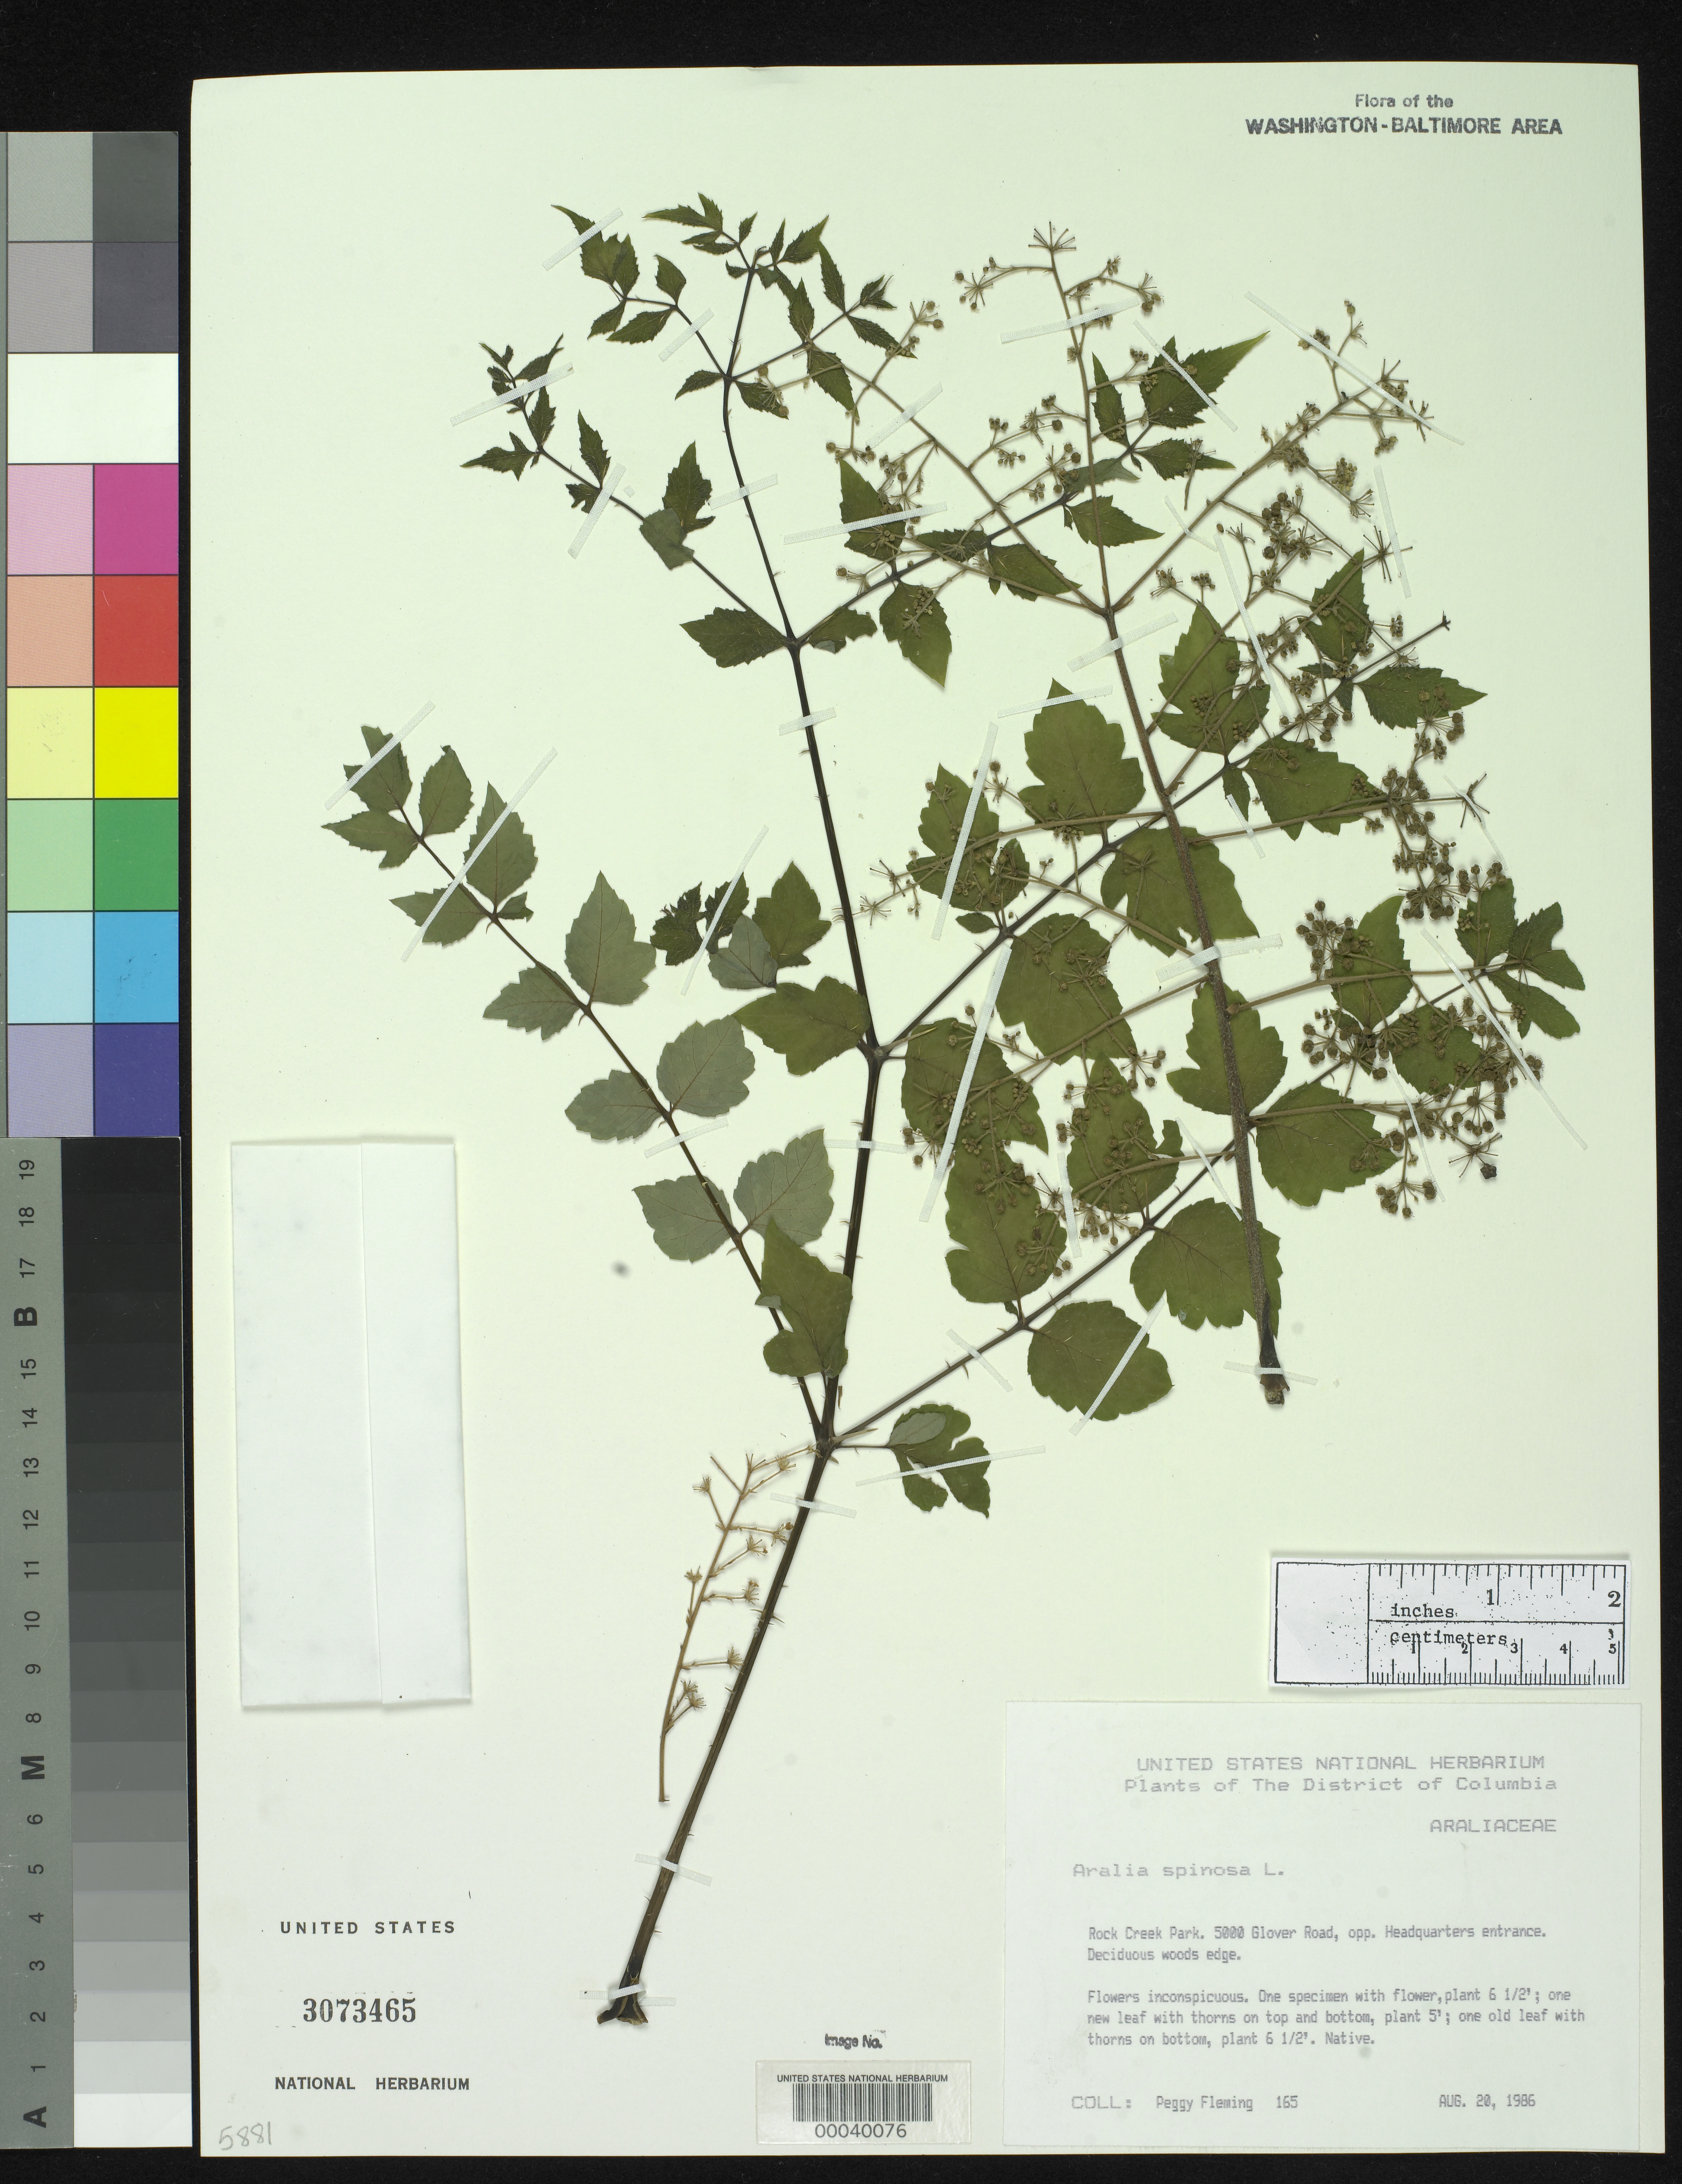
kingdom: Plantae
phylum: Tracheophyta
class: Magnoliopsida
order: Apiales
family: Araliaceae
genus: Aralia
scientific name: Aralia spinosa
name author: L.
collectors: P. Fleming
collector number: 165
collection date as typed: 20 Aug 1986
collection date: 1986-08-20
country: United States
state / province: District of Columbia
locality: Rock Creek Park. 5000 Glover Road, opp. headquarters entrance.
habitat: Deciduous woods edge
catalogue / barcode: US 3073465